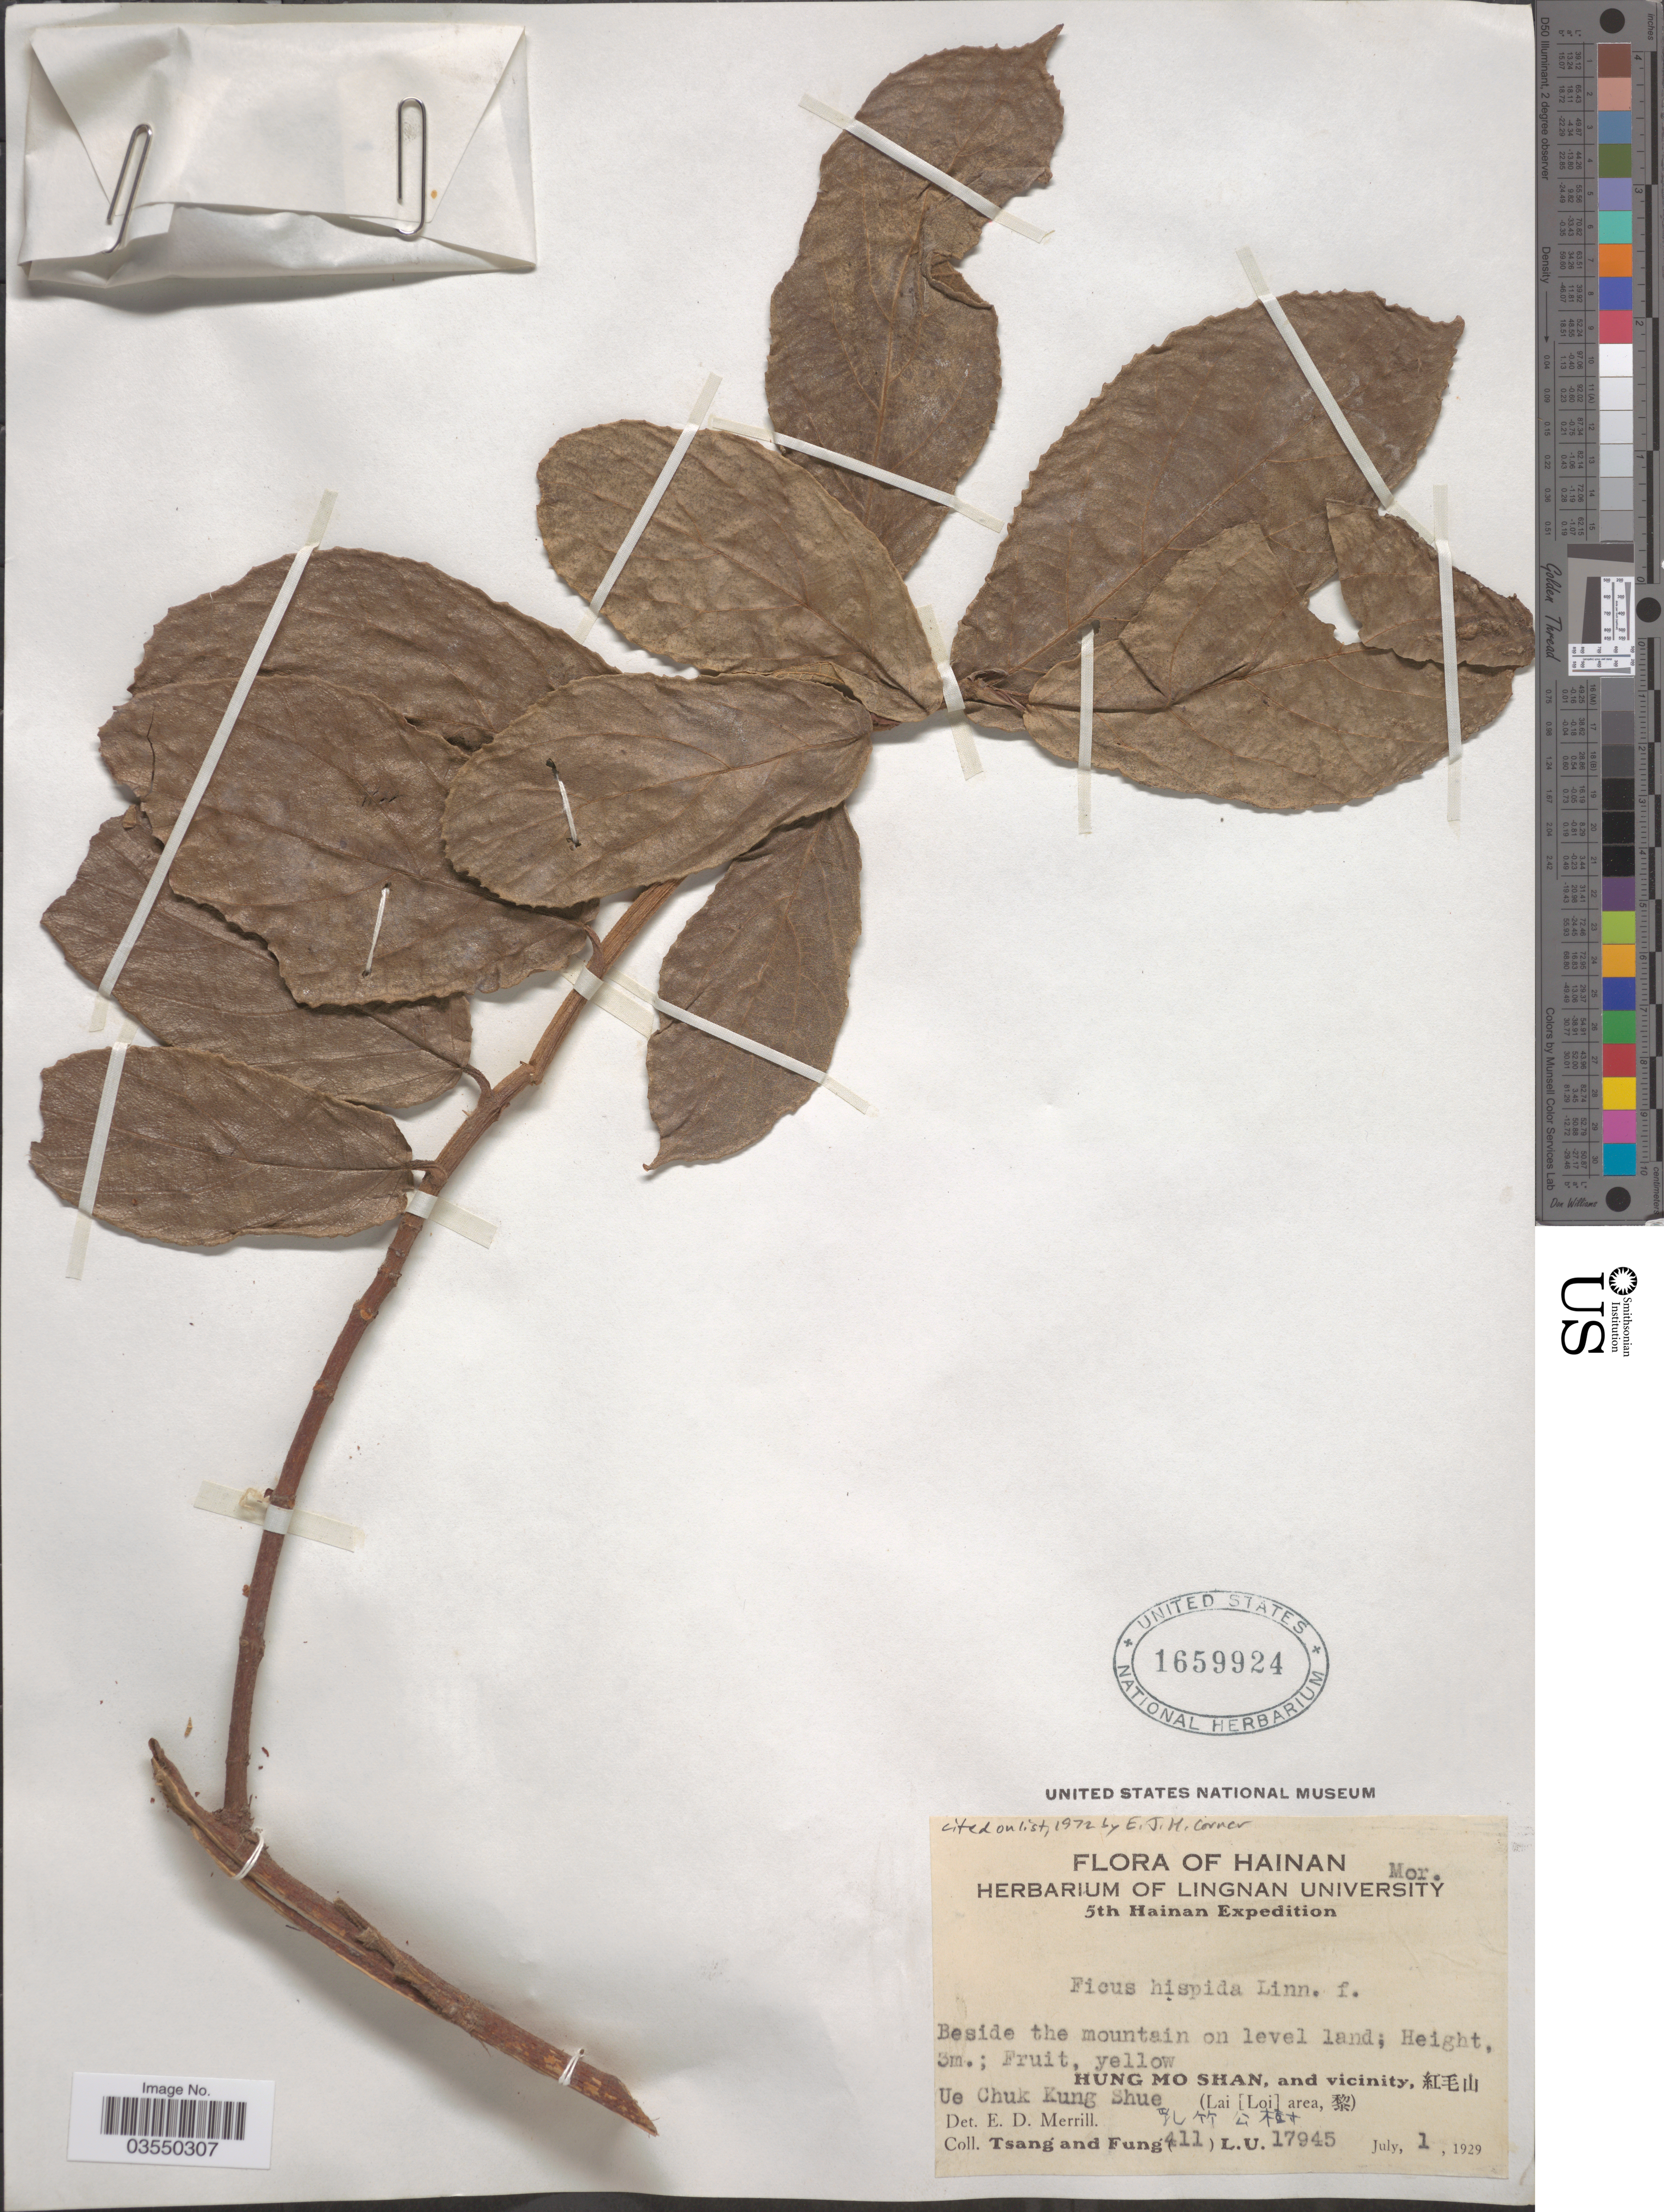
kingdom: Plantae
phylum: Tracheophyta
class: Magnoliopsida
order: Rosales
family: Moraceae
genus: Ficus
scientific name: Ficus hispida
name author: L. f.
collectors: -. T'sang & Fung, --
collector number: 411L.U.17945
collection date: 1929-07-01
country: China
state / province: Hainan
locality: Hung Mo Shan, and vicinity, X. Ue Chuk Kung Shue (Lai [Loi] area, X). X.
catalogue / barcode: US 1659924